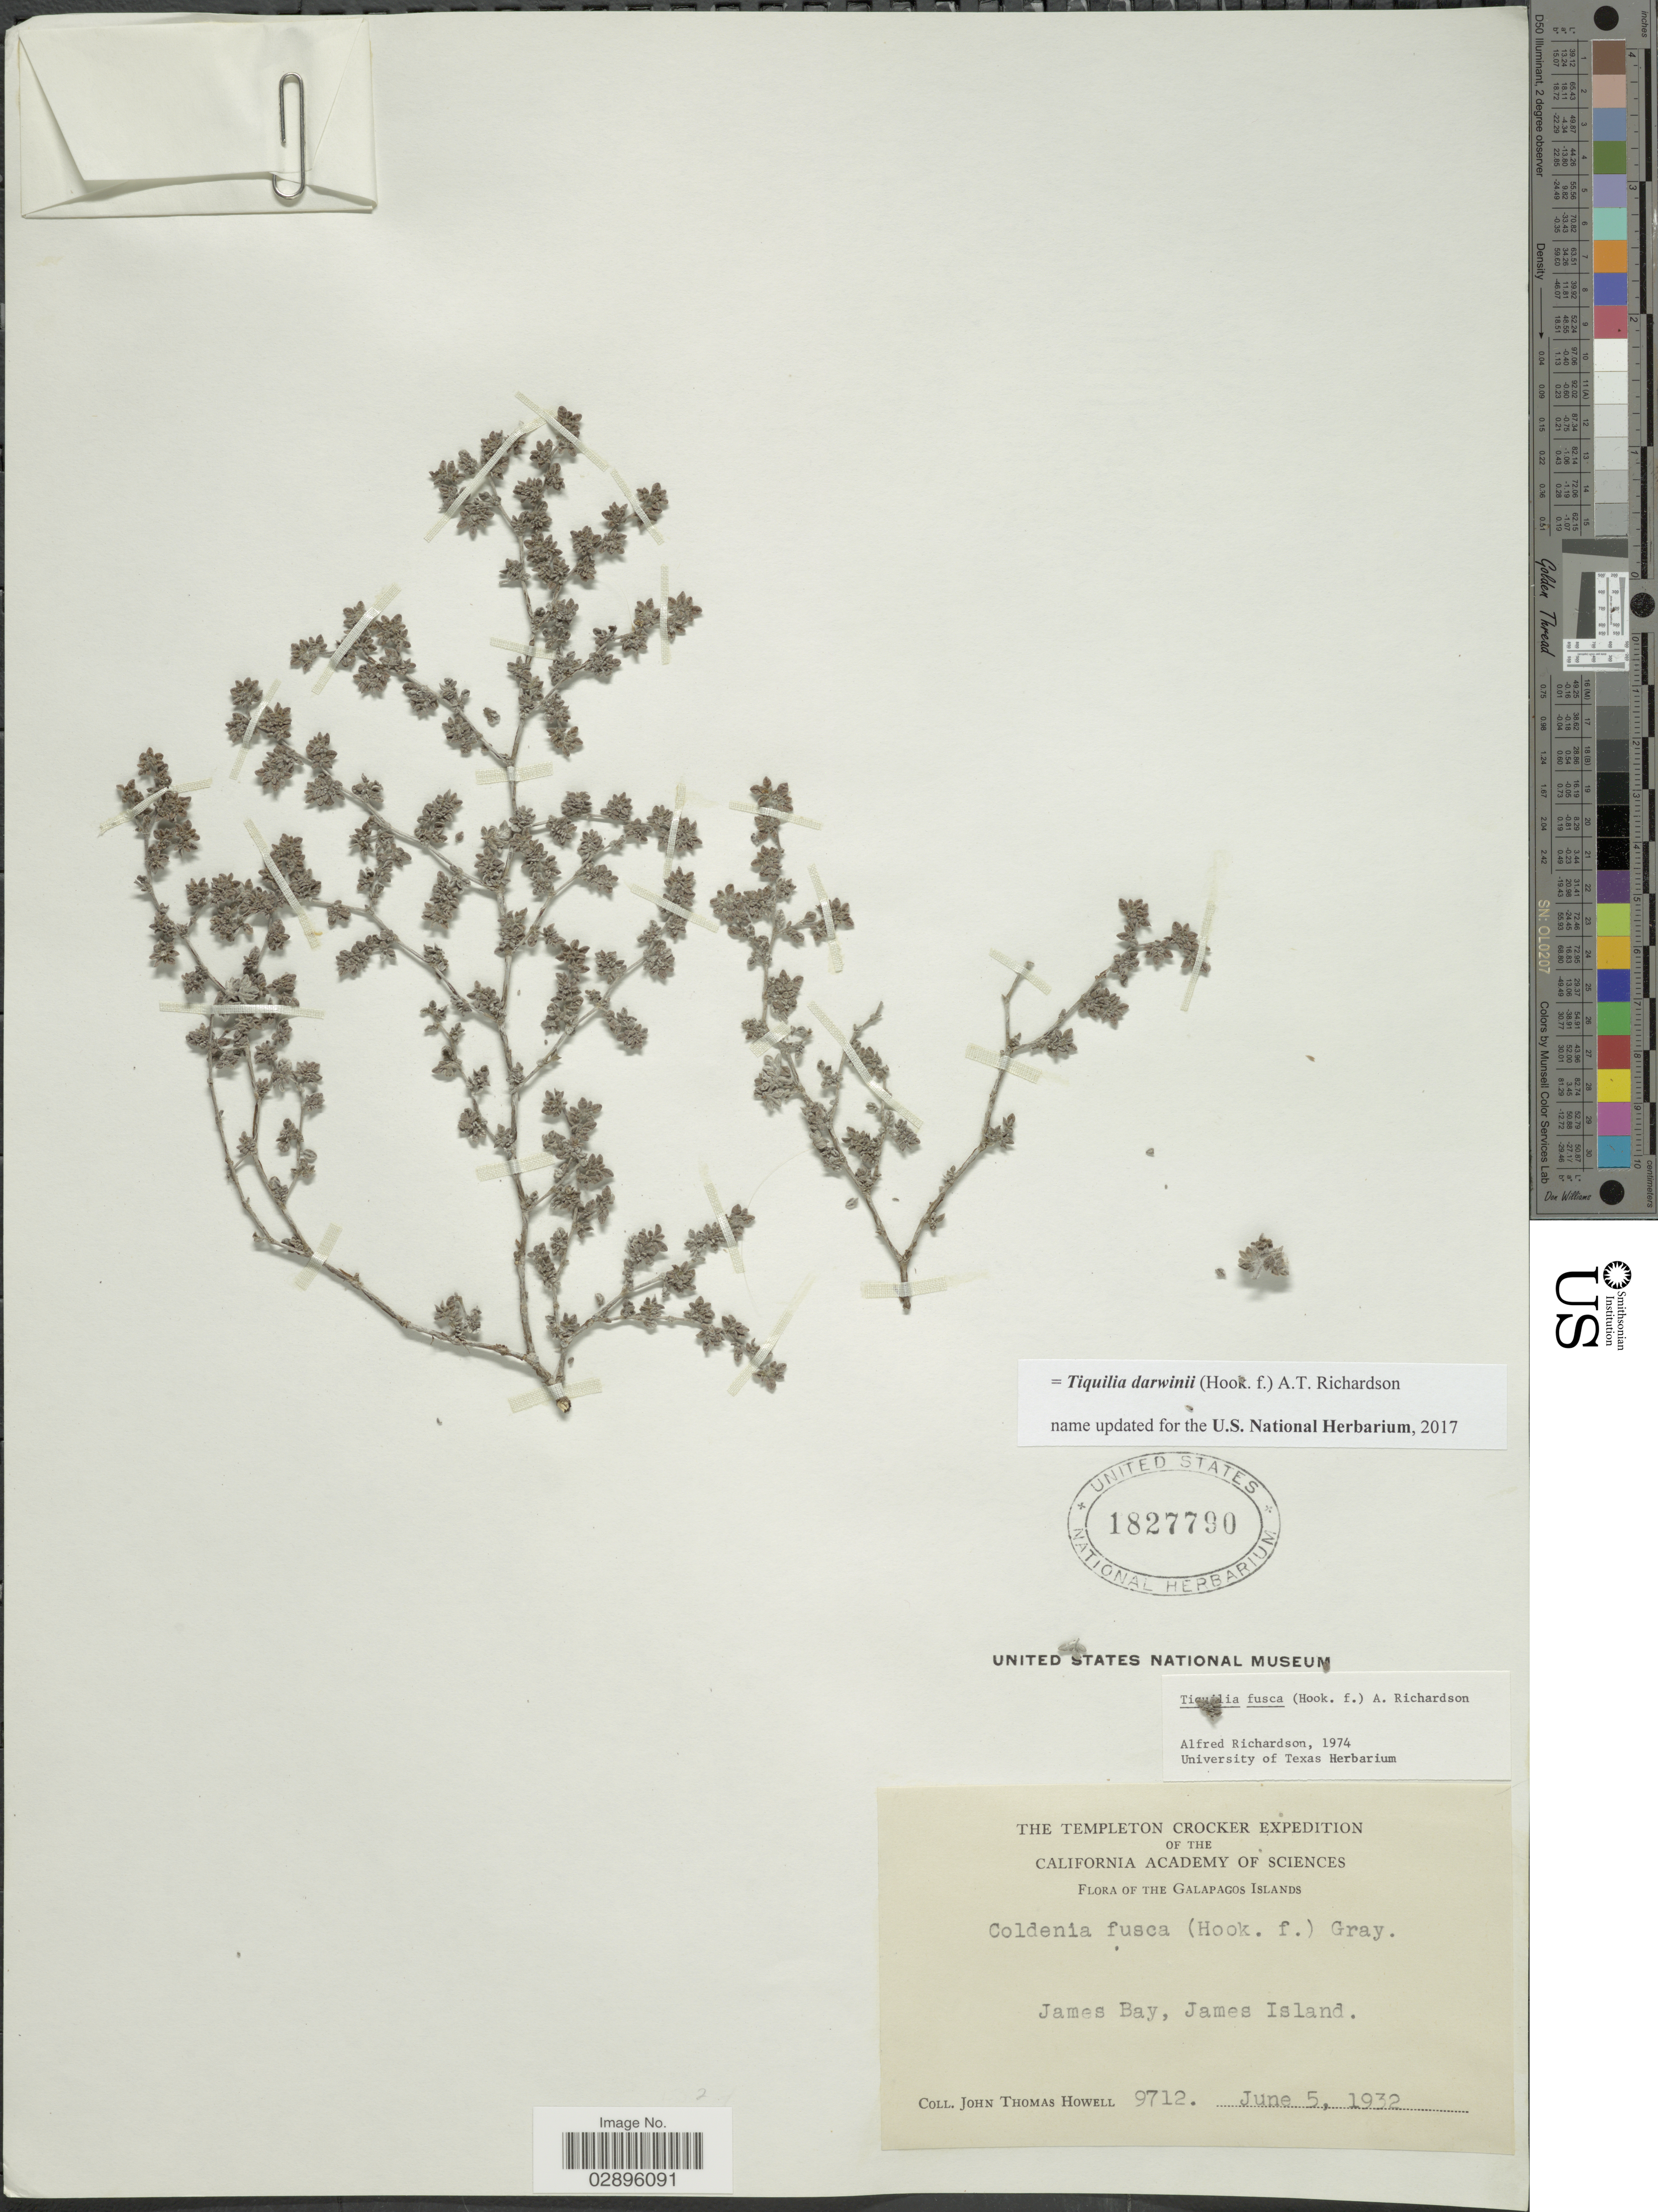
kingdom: Plantae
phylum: Tracheophyta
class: Magnoliopsida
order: Boraginales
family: Ehretiaceae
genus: Tiquilia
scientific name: Tiquilia darwinii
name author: (Hook. f.) A.T. Richardson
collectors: J. T. Howell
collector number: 9712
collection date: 1932-06-05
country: Ecuador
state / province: Colón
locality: The Galapagos Islands. James Bay, James Island.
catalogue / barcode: US 1827790